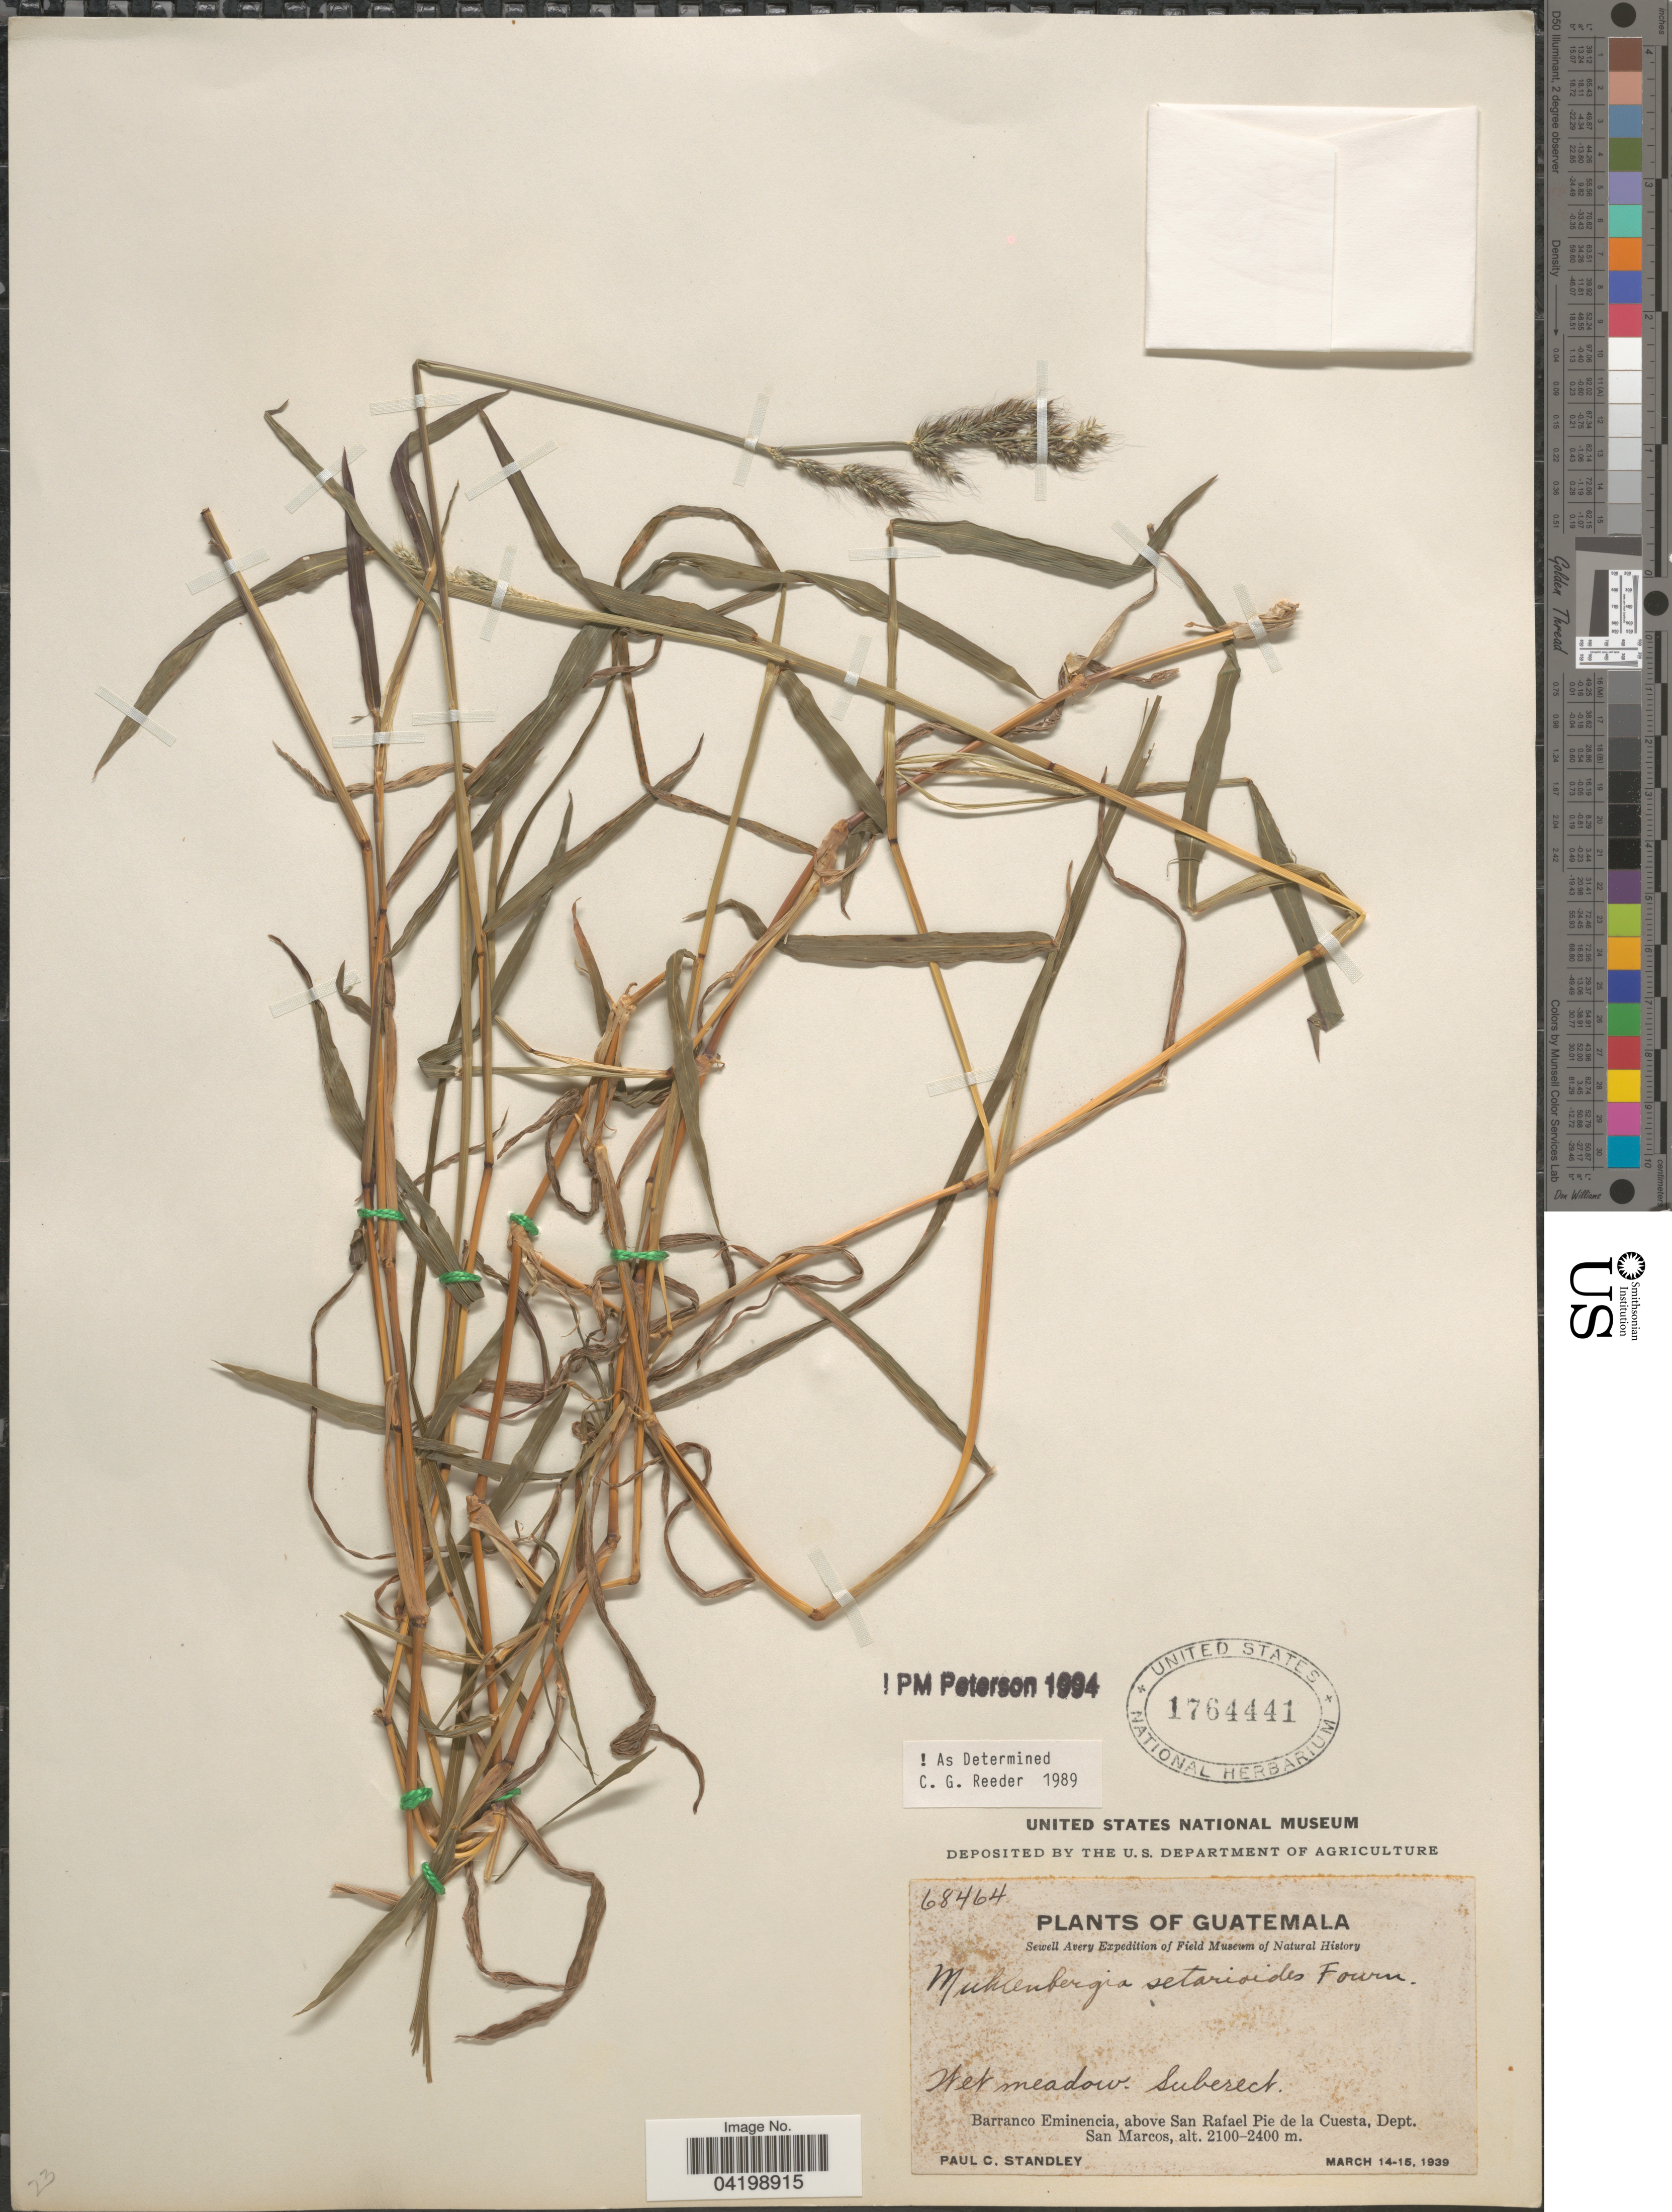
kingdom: Plantae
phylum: Tracheophyta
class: Liliopsida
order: Poales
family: Poaceae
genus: Muhlenbergia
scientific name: Muhlenbergia setarioides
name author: E. Fourn.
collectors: P. C. Standley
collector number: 68464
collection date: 1939-03-14/1939-03-15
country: Guatemala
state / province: San Marcos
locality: Sewell Avery Expedition of Field Museum of Natural History. Barranco Eminencia, above San Rafael Pie de la Cuesta, Dept. San Marcos.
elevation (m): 2100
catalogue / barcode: US 1764441